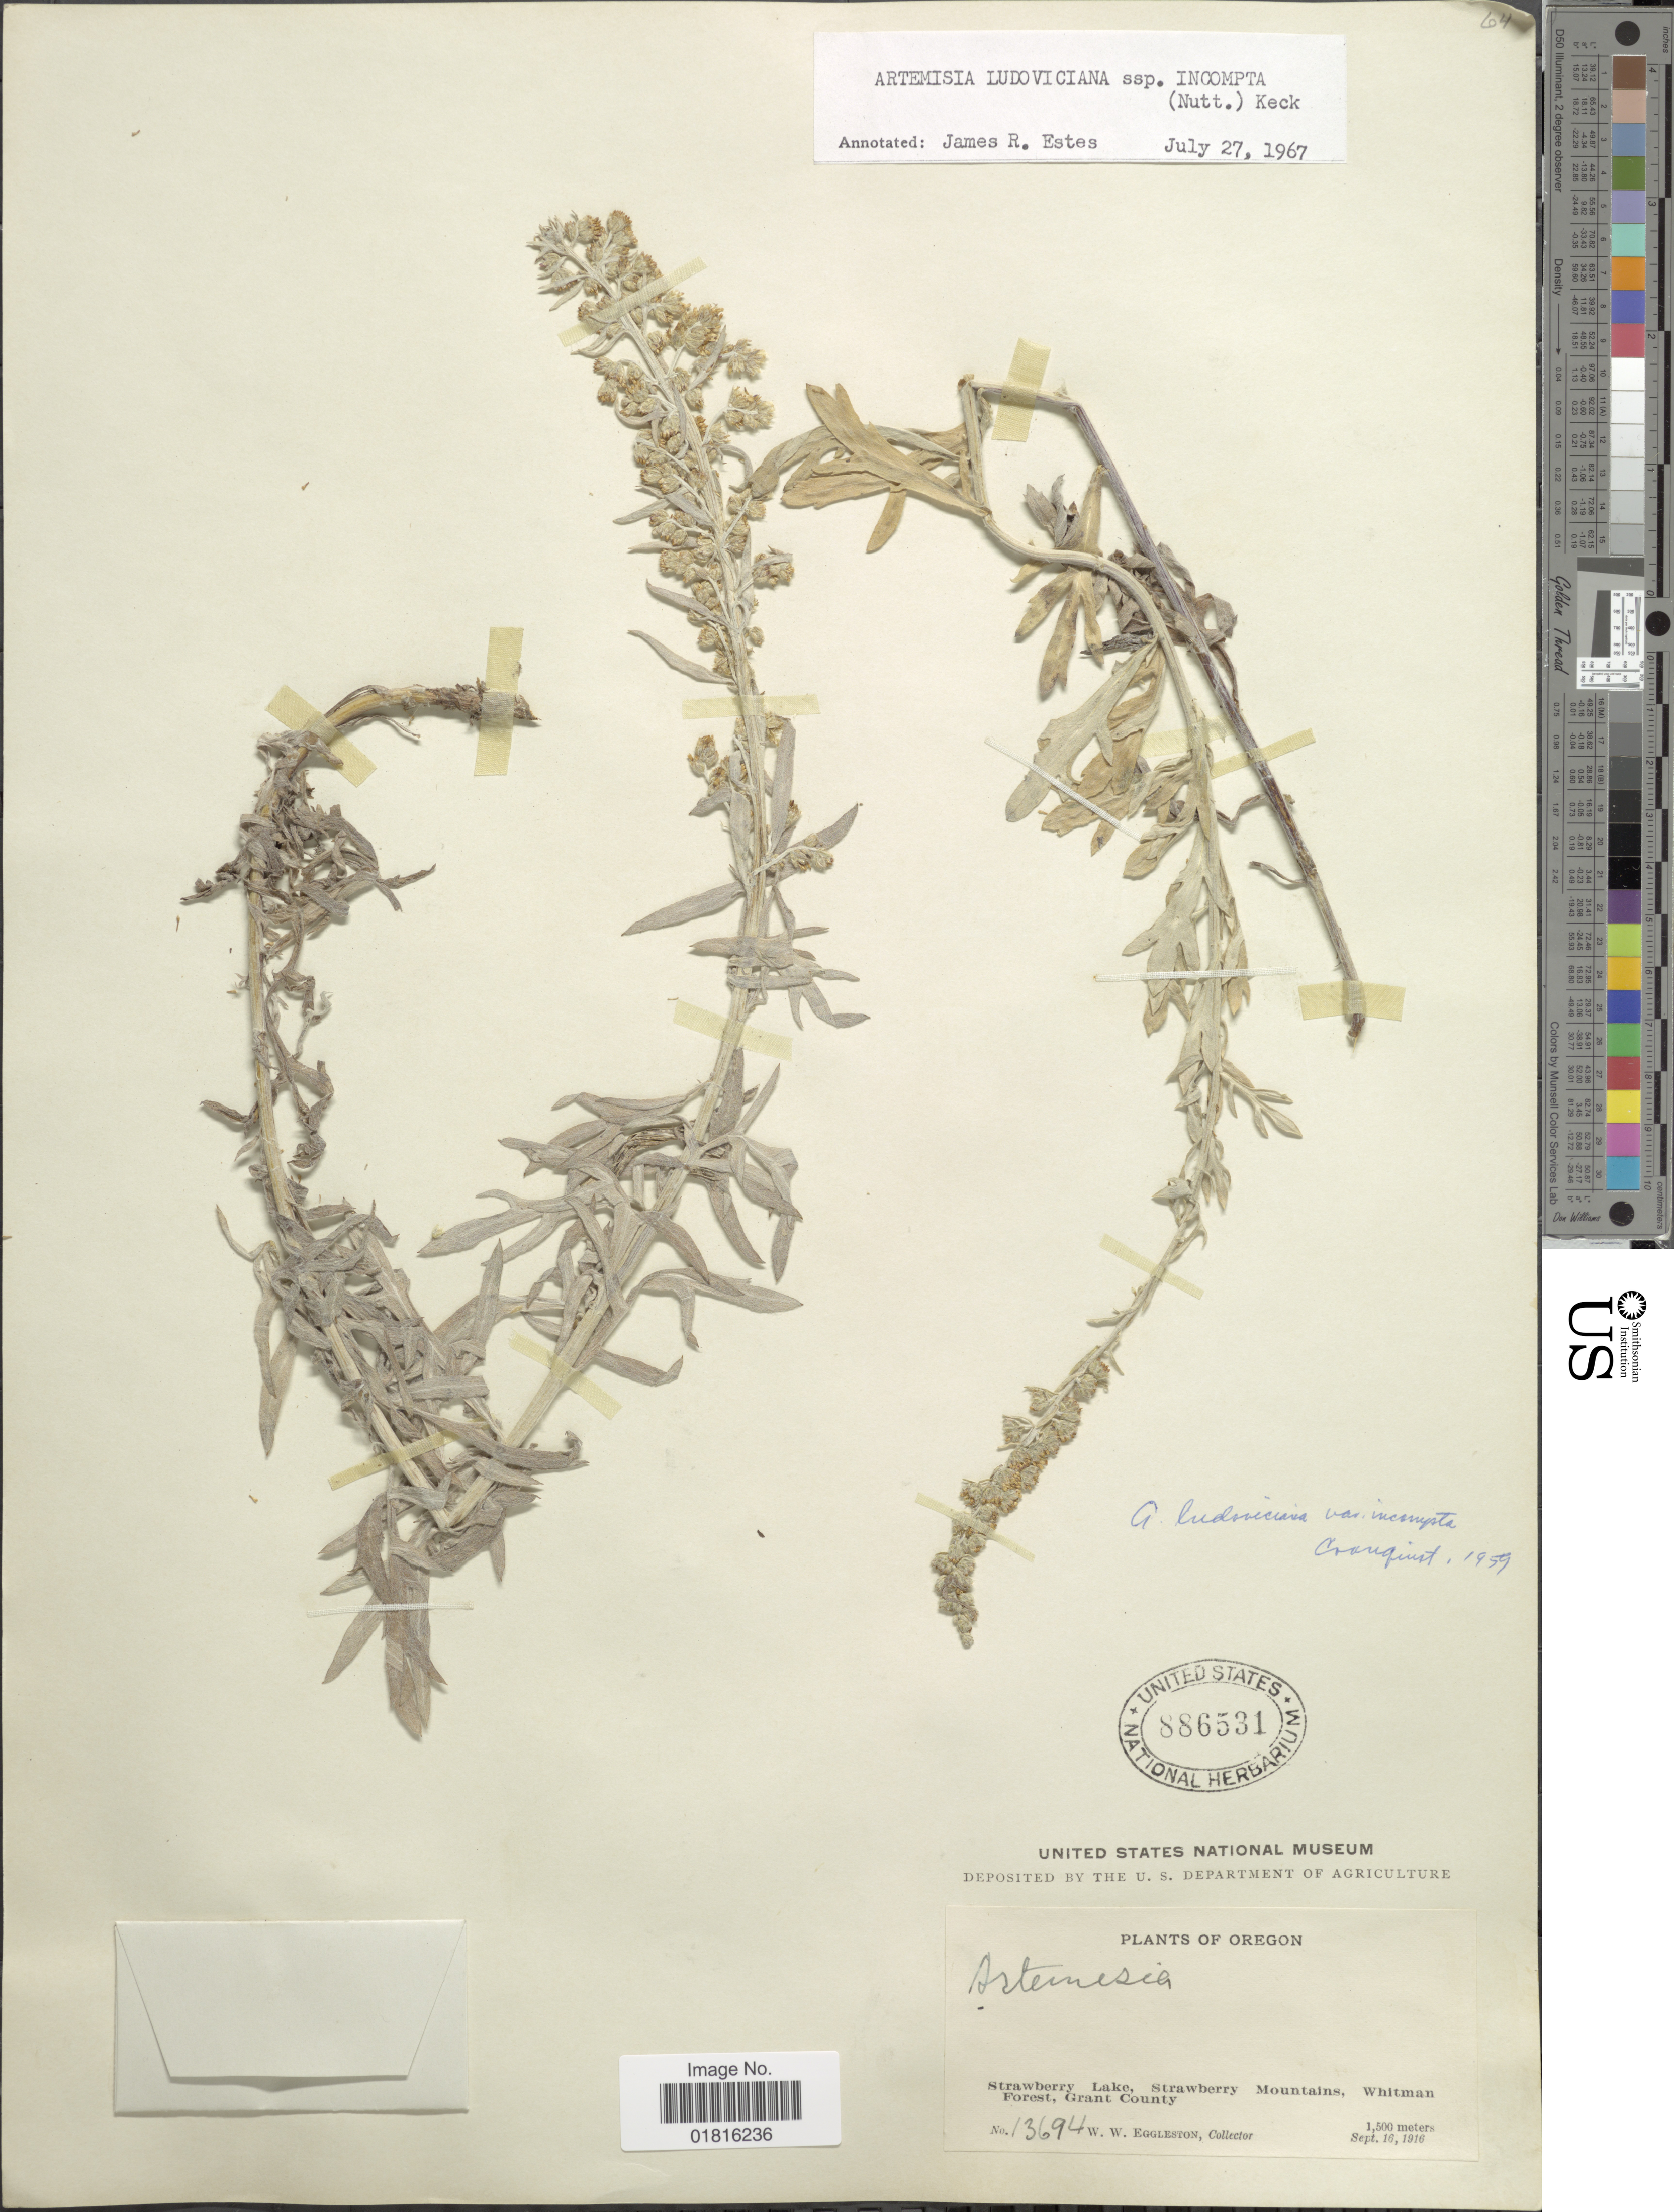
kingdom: Plantae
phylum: Tracheophyta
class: Magnoliopsida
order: Asterales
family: Asteraceae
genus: Artemisia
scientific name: Artemisia ludoviciana subsp. incompta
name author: (Nutt.) D.D. Keck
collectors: W. W. Eggleston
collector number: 13694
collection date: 1916-09-16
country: United States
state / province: Oregon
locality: Strawberry Lake, Strawberry Mountains, Whitman Forest, Grant County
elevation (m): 1500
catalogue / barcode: US 886531